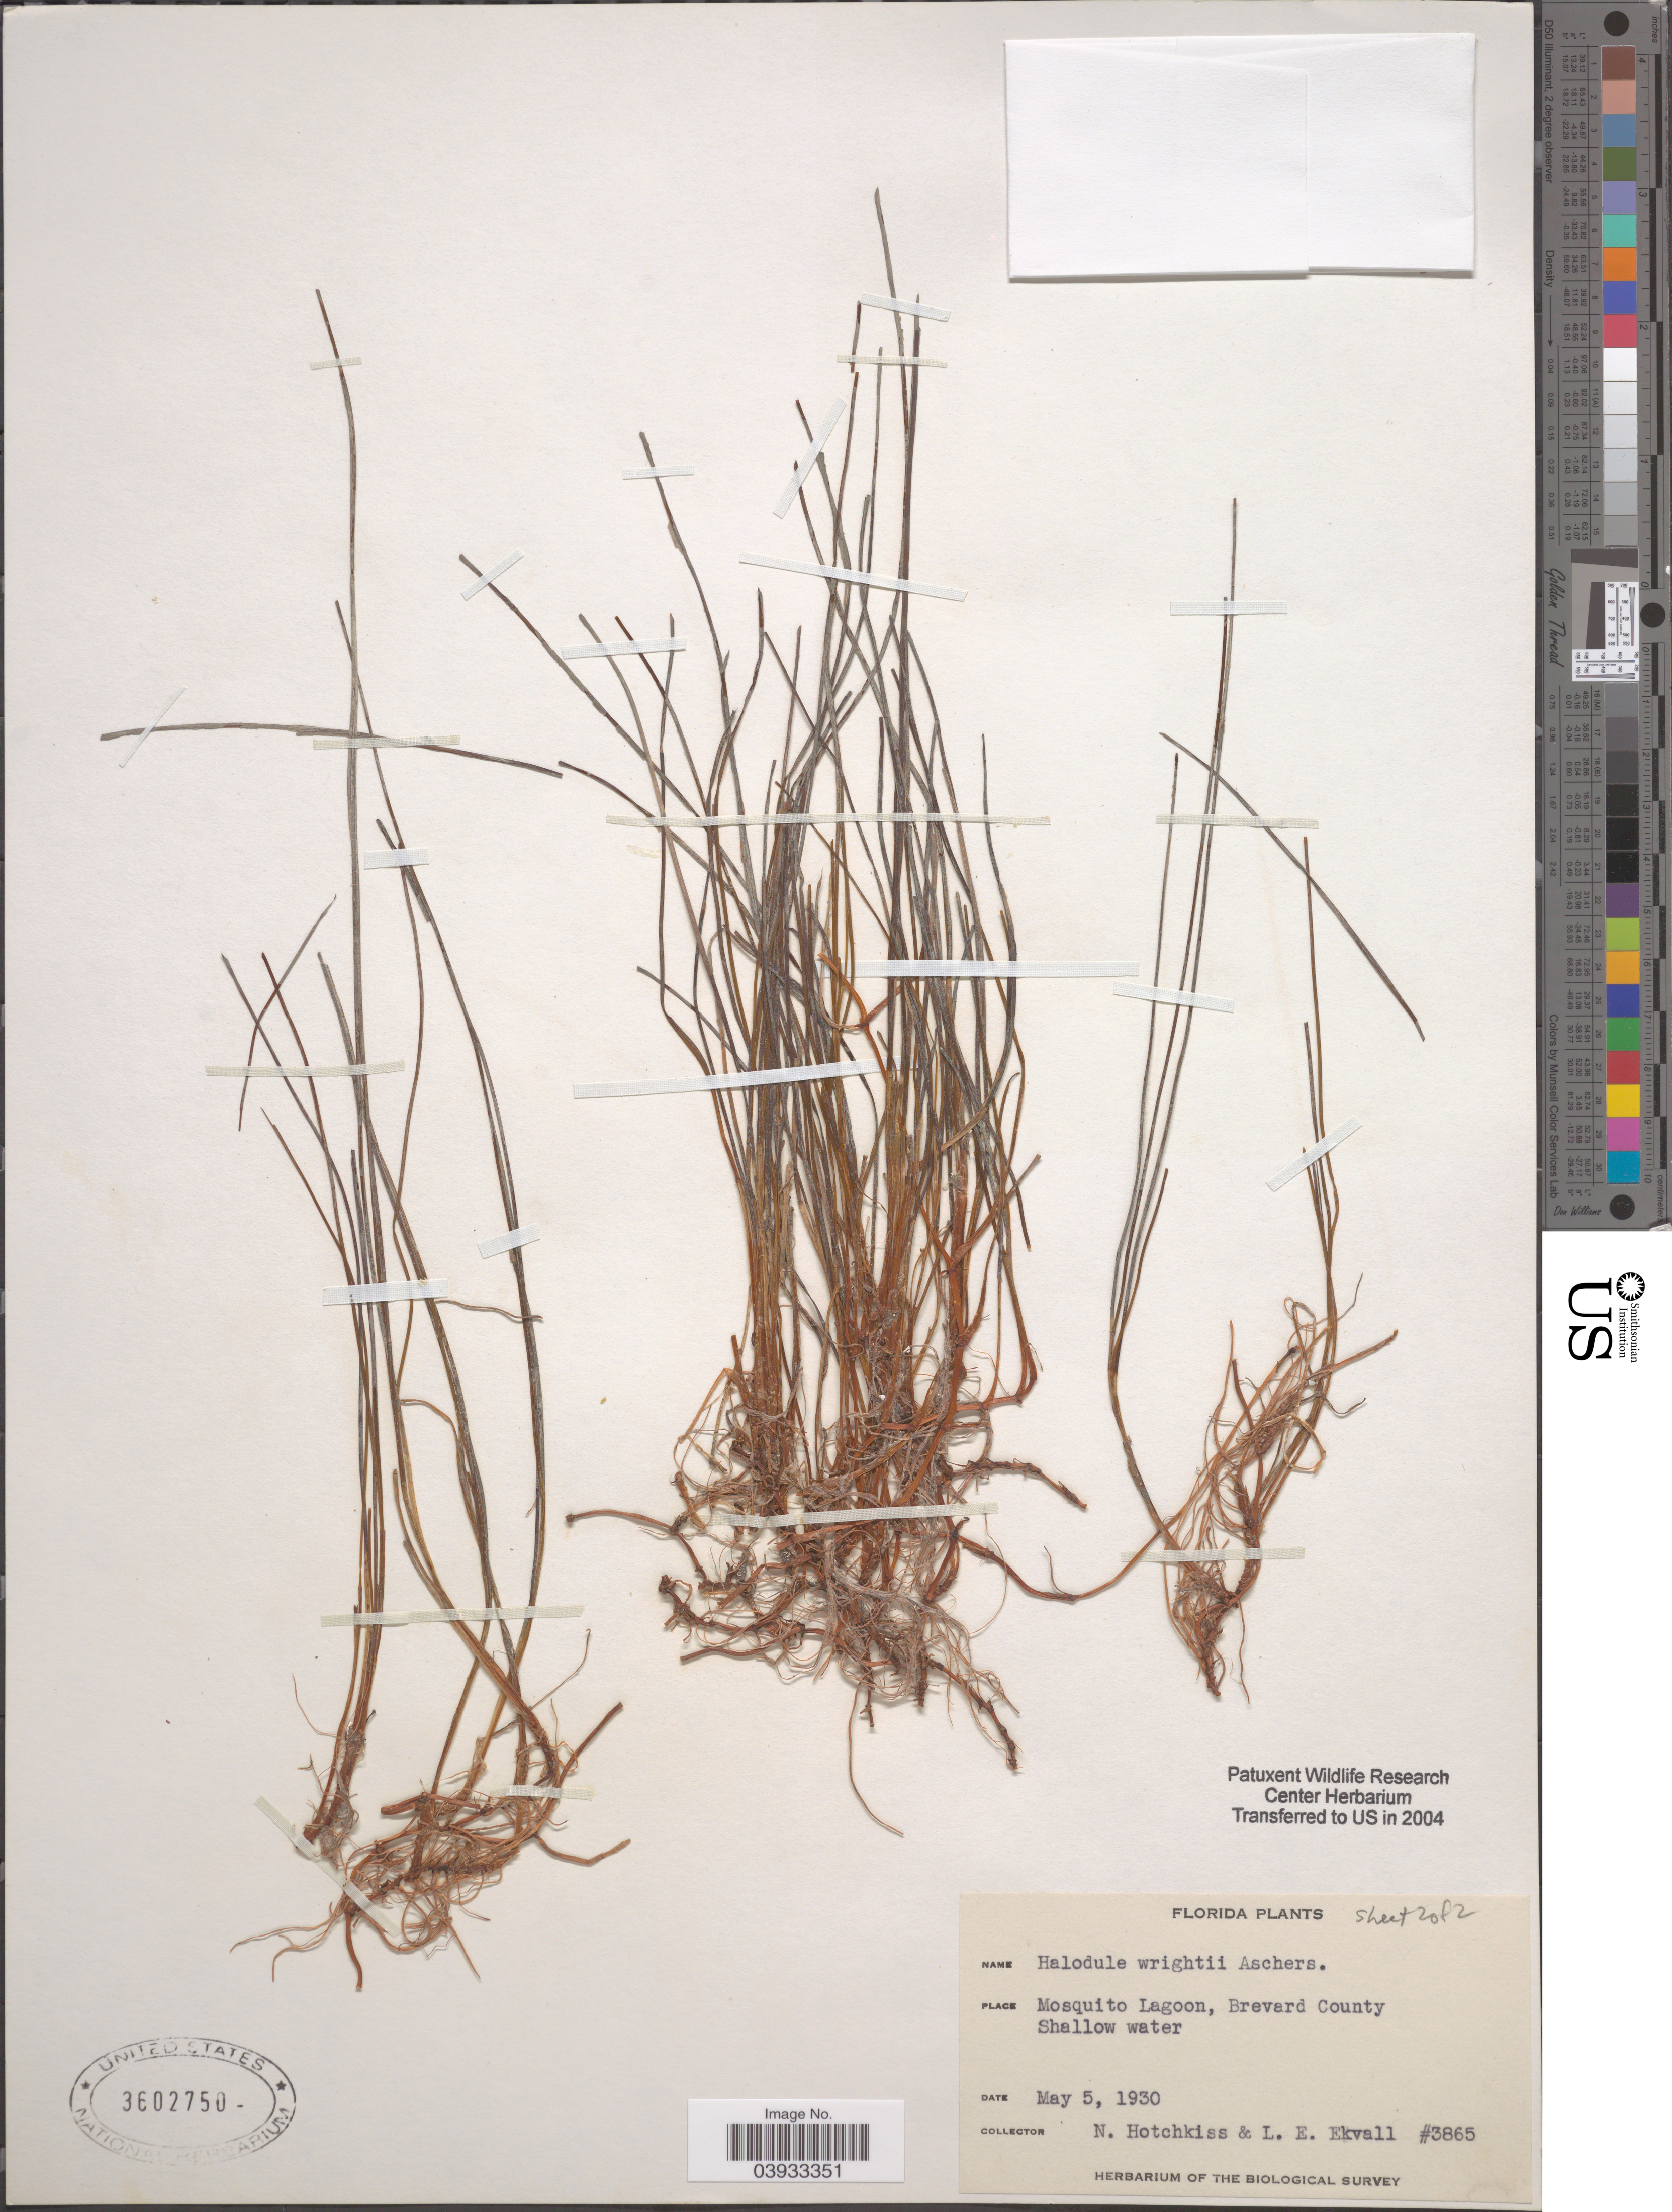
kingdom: Plantae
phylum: Tracheophyta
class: Liliopsida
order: Alismatales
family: Cymodoceaceae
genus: Halodule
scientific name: Halodule wrightii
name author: Asch.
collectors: N. Hotchkiss & L. Ekvall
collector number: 3865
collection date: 1930-05-05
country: United States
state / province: Florida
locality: Mosquito Lagoon, Brevard County. Shallow water.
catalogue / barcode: US 3602750